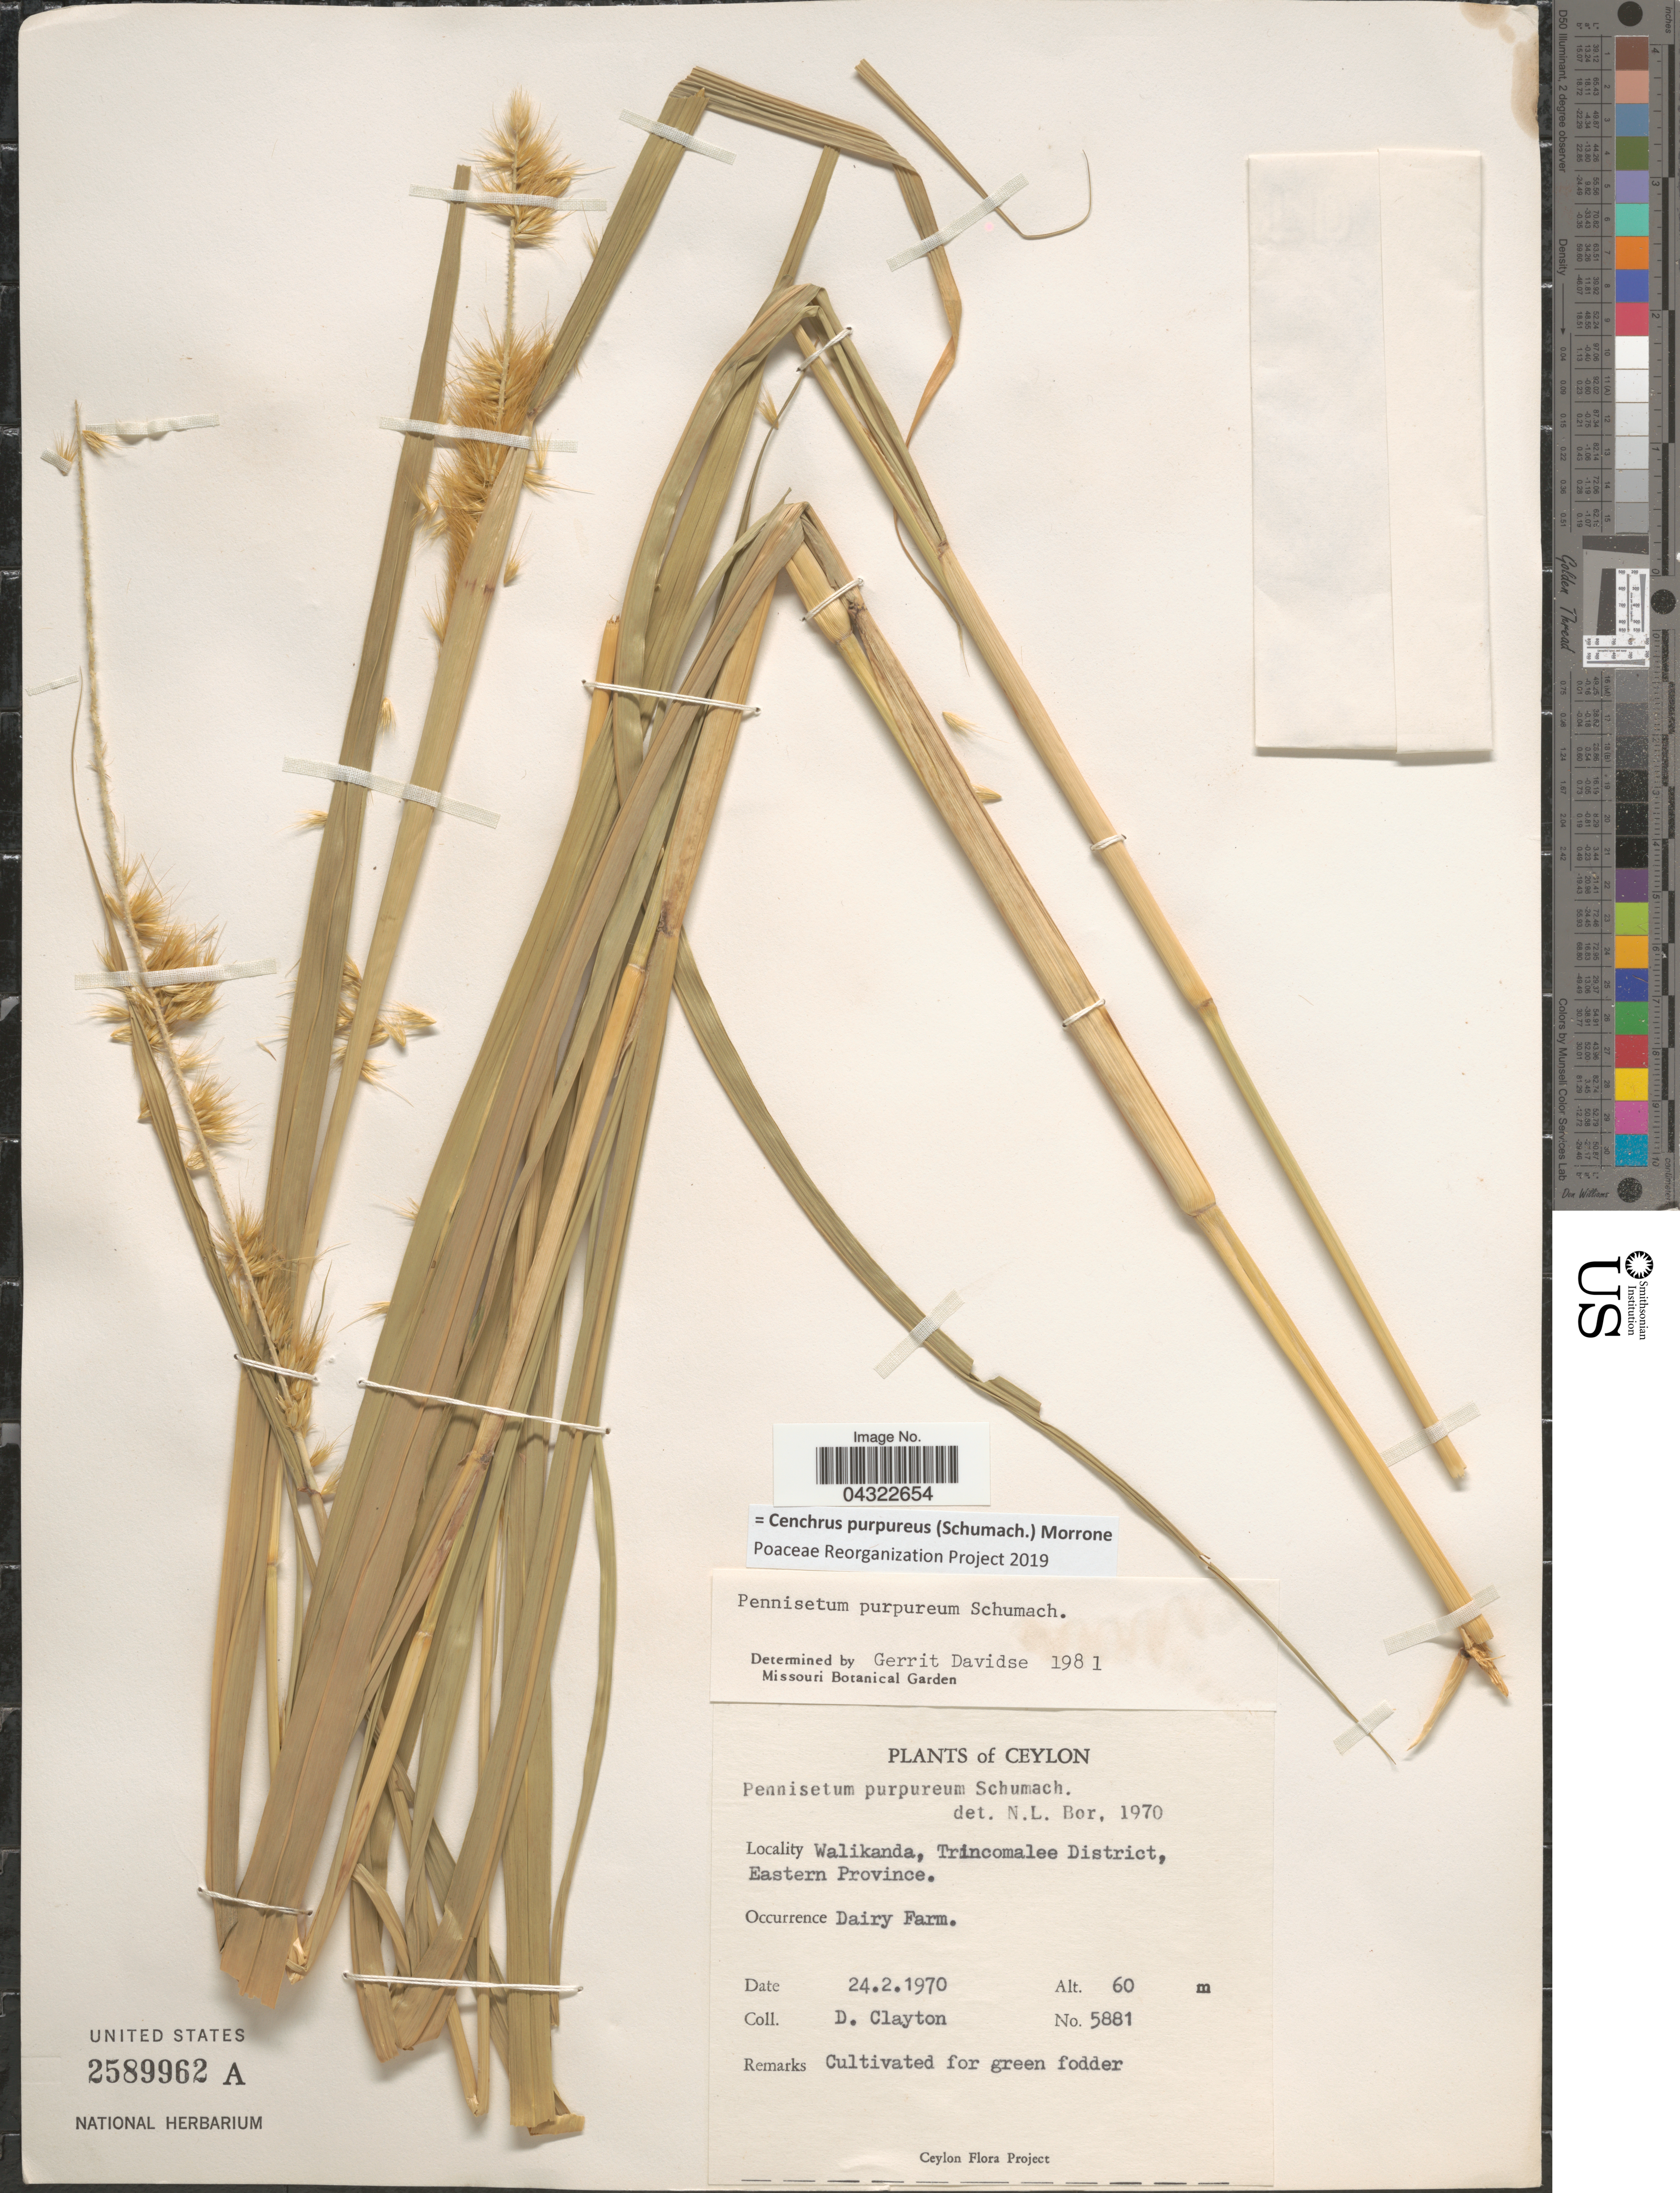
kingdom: Plantae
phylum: Tracheophyta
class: Liliopsida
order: Poales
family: Poaceae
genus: Cenchrus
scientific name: Cenchrus purpureus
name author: (Schumach.) Morrone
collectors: D. Clayton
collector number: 5881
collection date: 1970-02-24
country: Sri Lanka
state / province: Eastern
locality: Ceylon. Walikanda, Trincomalee District.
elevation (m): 60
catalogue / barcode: US 2589962A